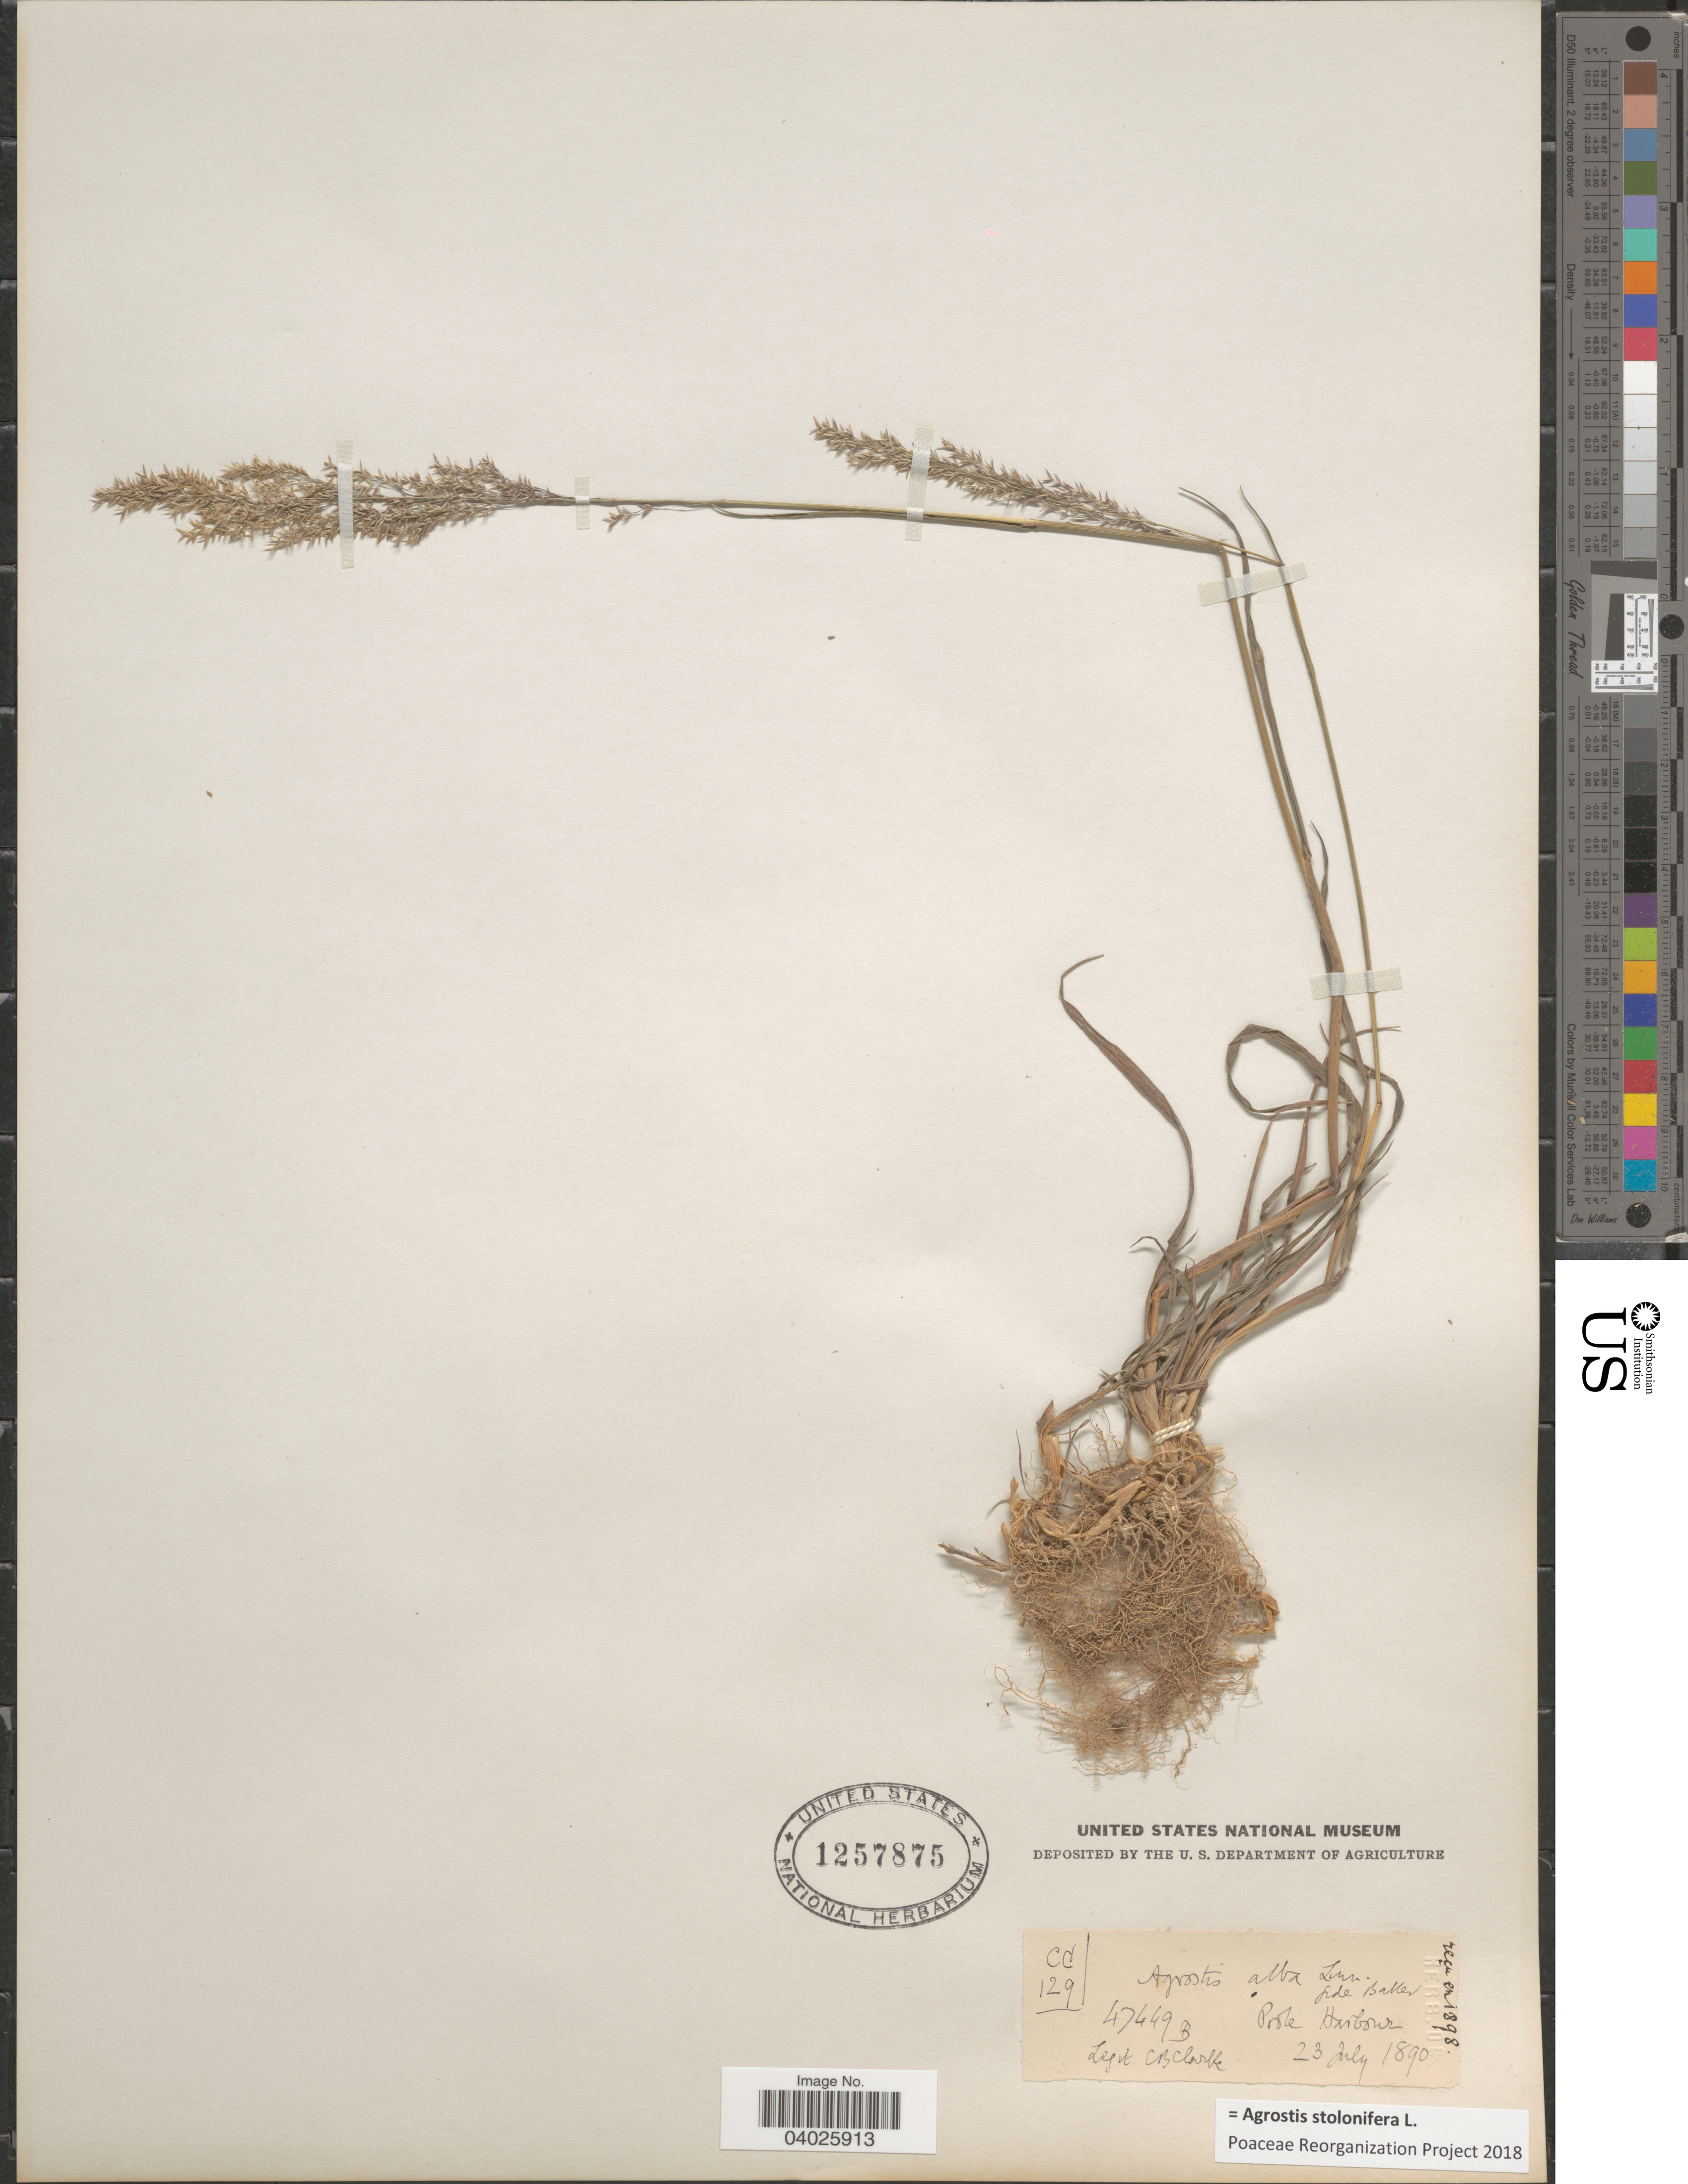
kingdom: Plantae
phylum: Tracheophyta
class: Liliopsida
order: Poales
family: Poaceae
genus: Agrostis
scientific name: Agrostis stolonifera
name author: L.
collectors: C. B. Clarke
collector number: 47449B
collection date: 1890-07-23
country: United Kingdom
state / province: England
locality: Poole Harbour.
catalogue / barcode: US 1257875